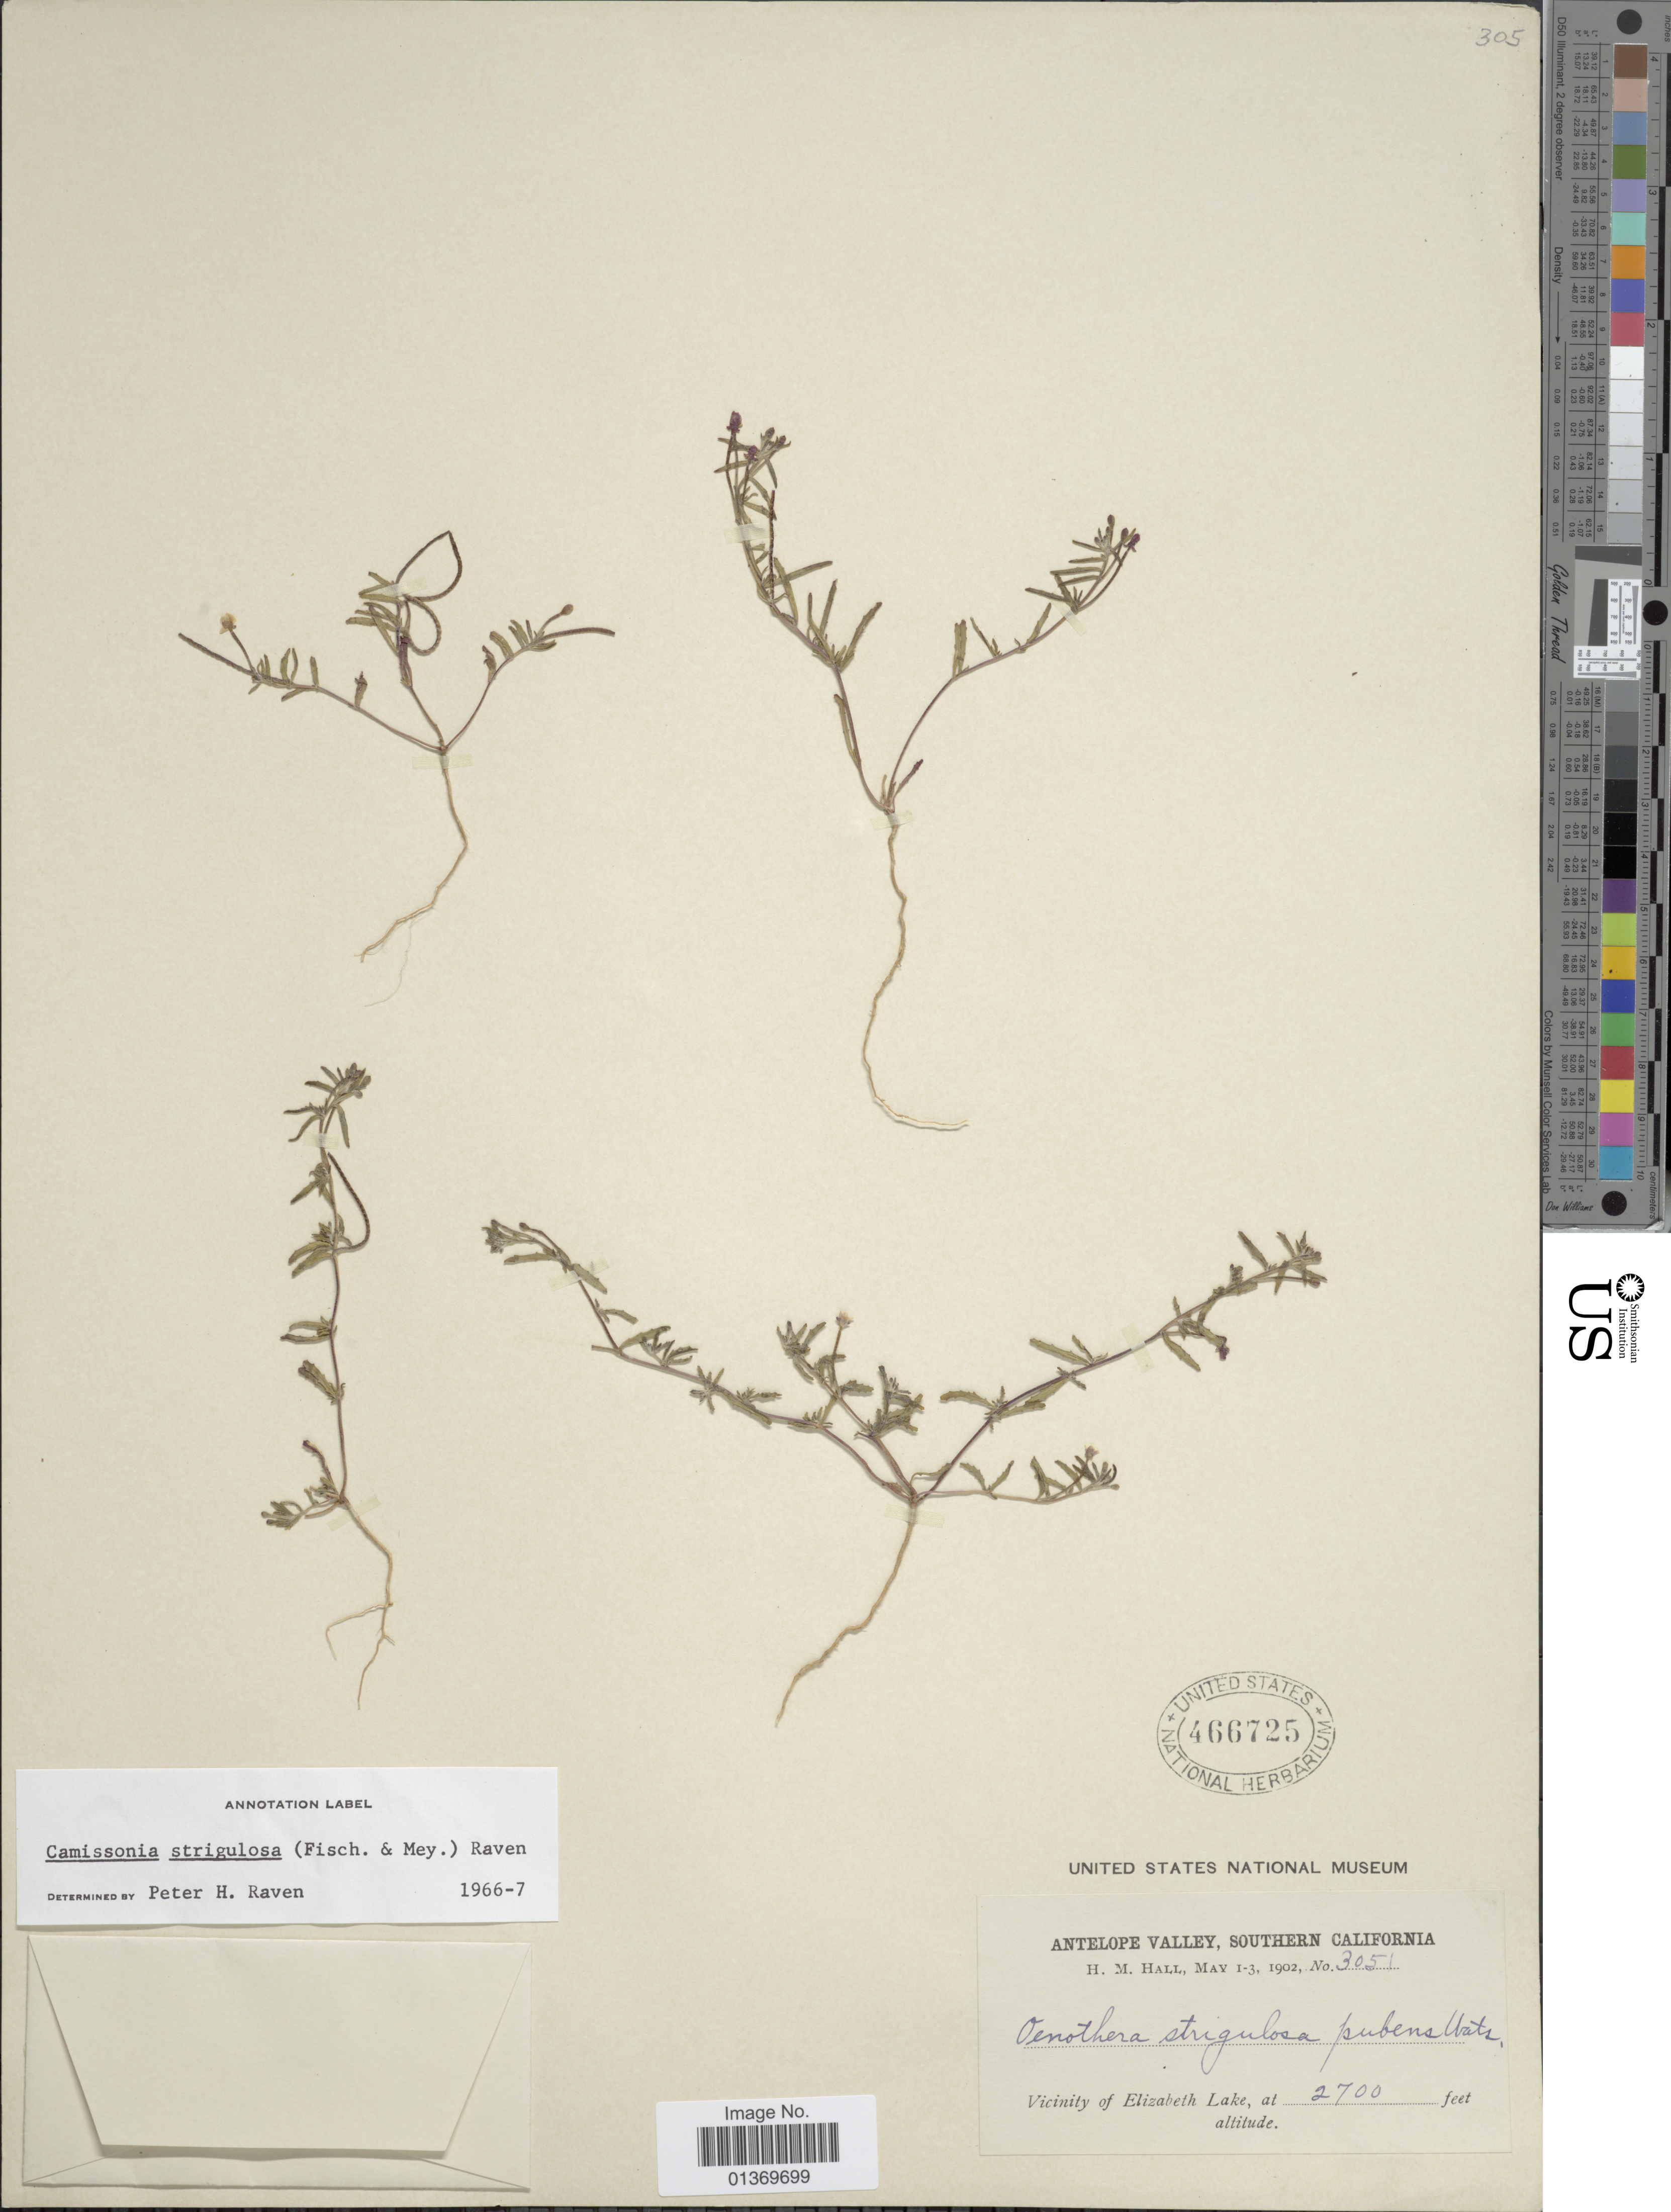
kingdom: Plantae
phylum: Tracheophyta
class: Magnoliopsida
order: Myrtales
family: Onagraceae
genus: Camissonia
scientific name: Camissonia strigulosa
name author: (Fisch. & C.A. Mey.) P.H. Raven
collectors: H. M. Hall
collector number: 3051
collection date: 1902-05-01/1902-05-03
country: United States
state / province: California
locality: Antelope Valley, Southern California, Vicinity of Elizabeth Lake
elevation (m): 823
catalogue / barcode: US 466725